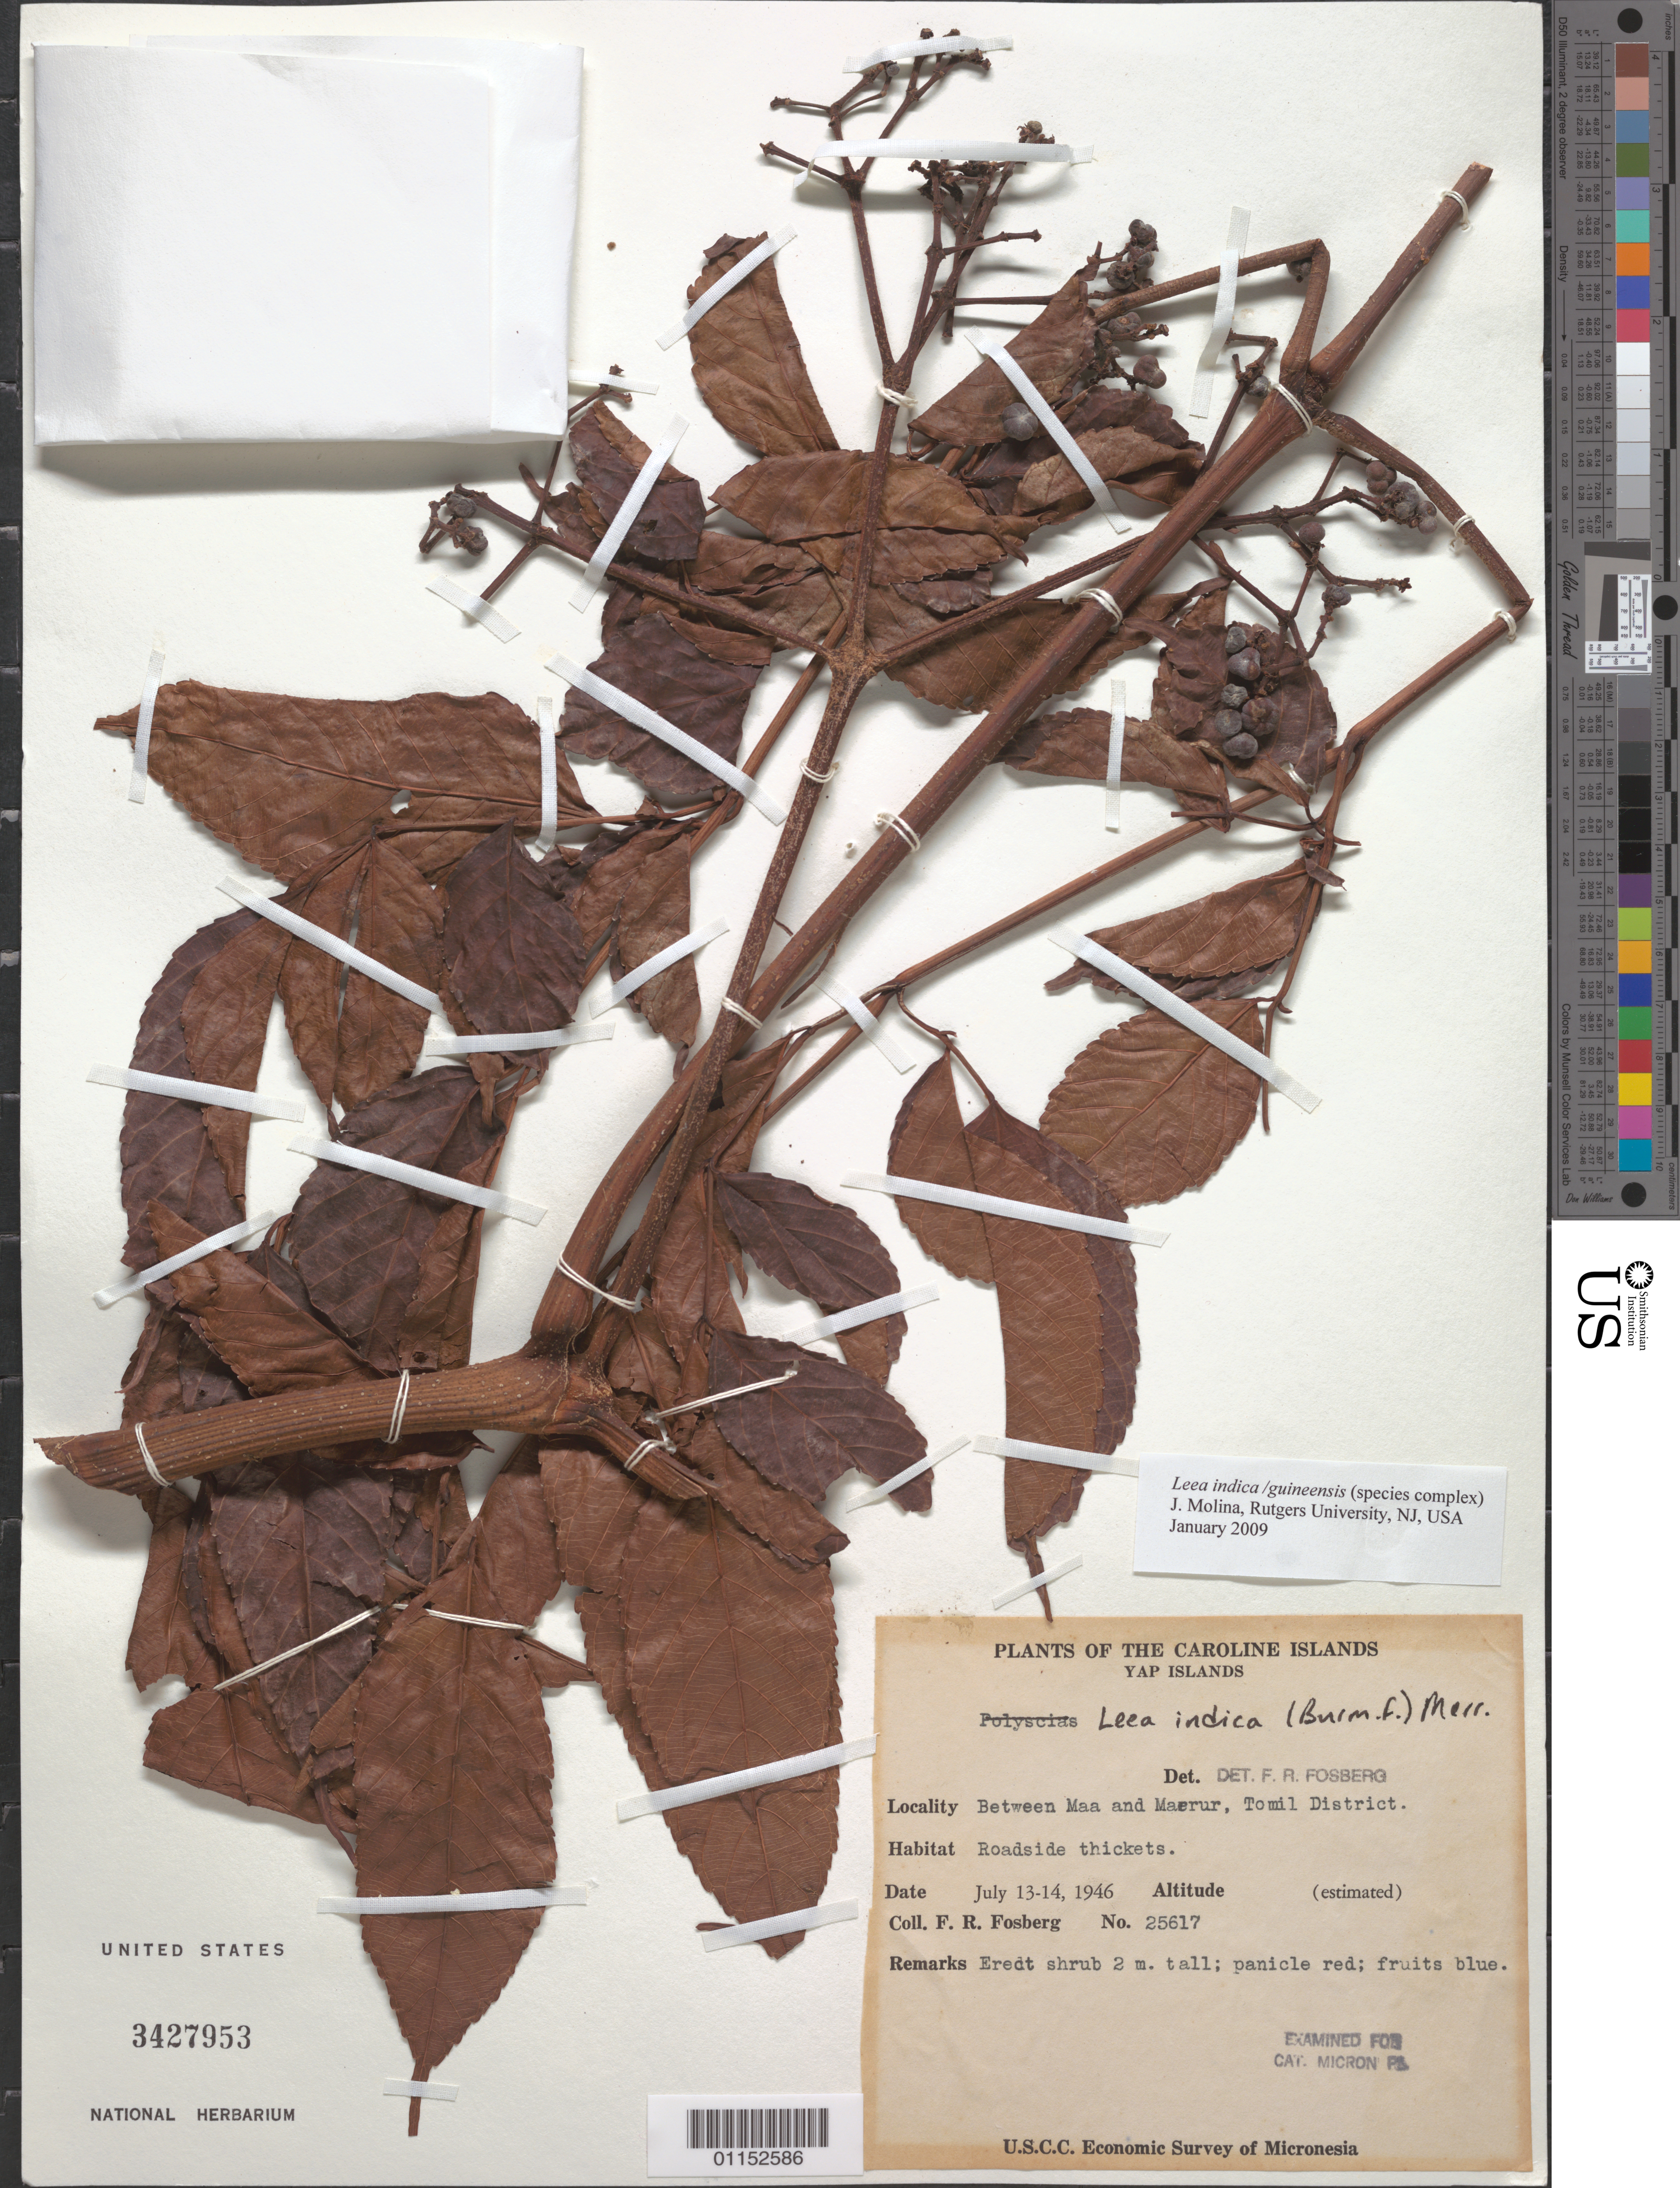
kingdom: Plantae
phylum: Tracheophyta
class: Magnoliopsida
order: Vitales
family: Vitaceae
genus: Leea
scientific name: Leea guineensis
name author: G. Don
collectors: F. R. Fosberg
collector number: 25617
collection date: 1946-07-13/1946-07-14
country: Micronesia, Federated States of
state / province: Yap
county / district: Tomil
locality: Between Maa and Maerur.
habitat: Roadside thickets.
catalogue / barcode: US 3427953